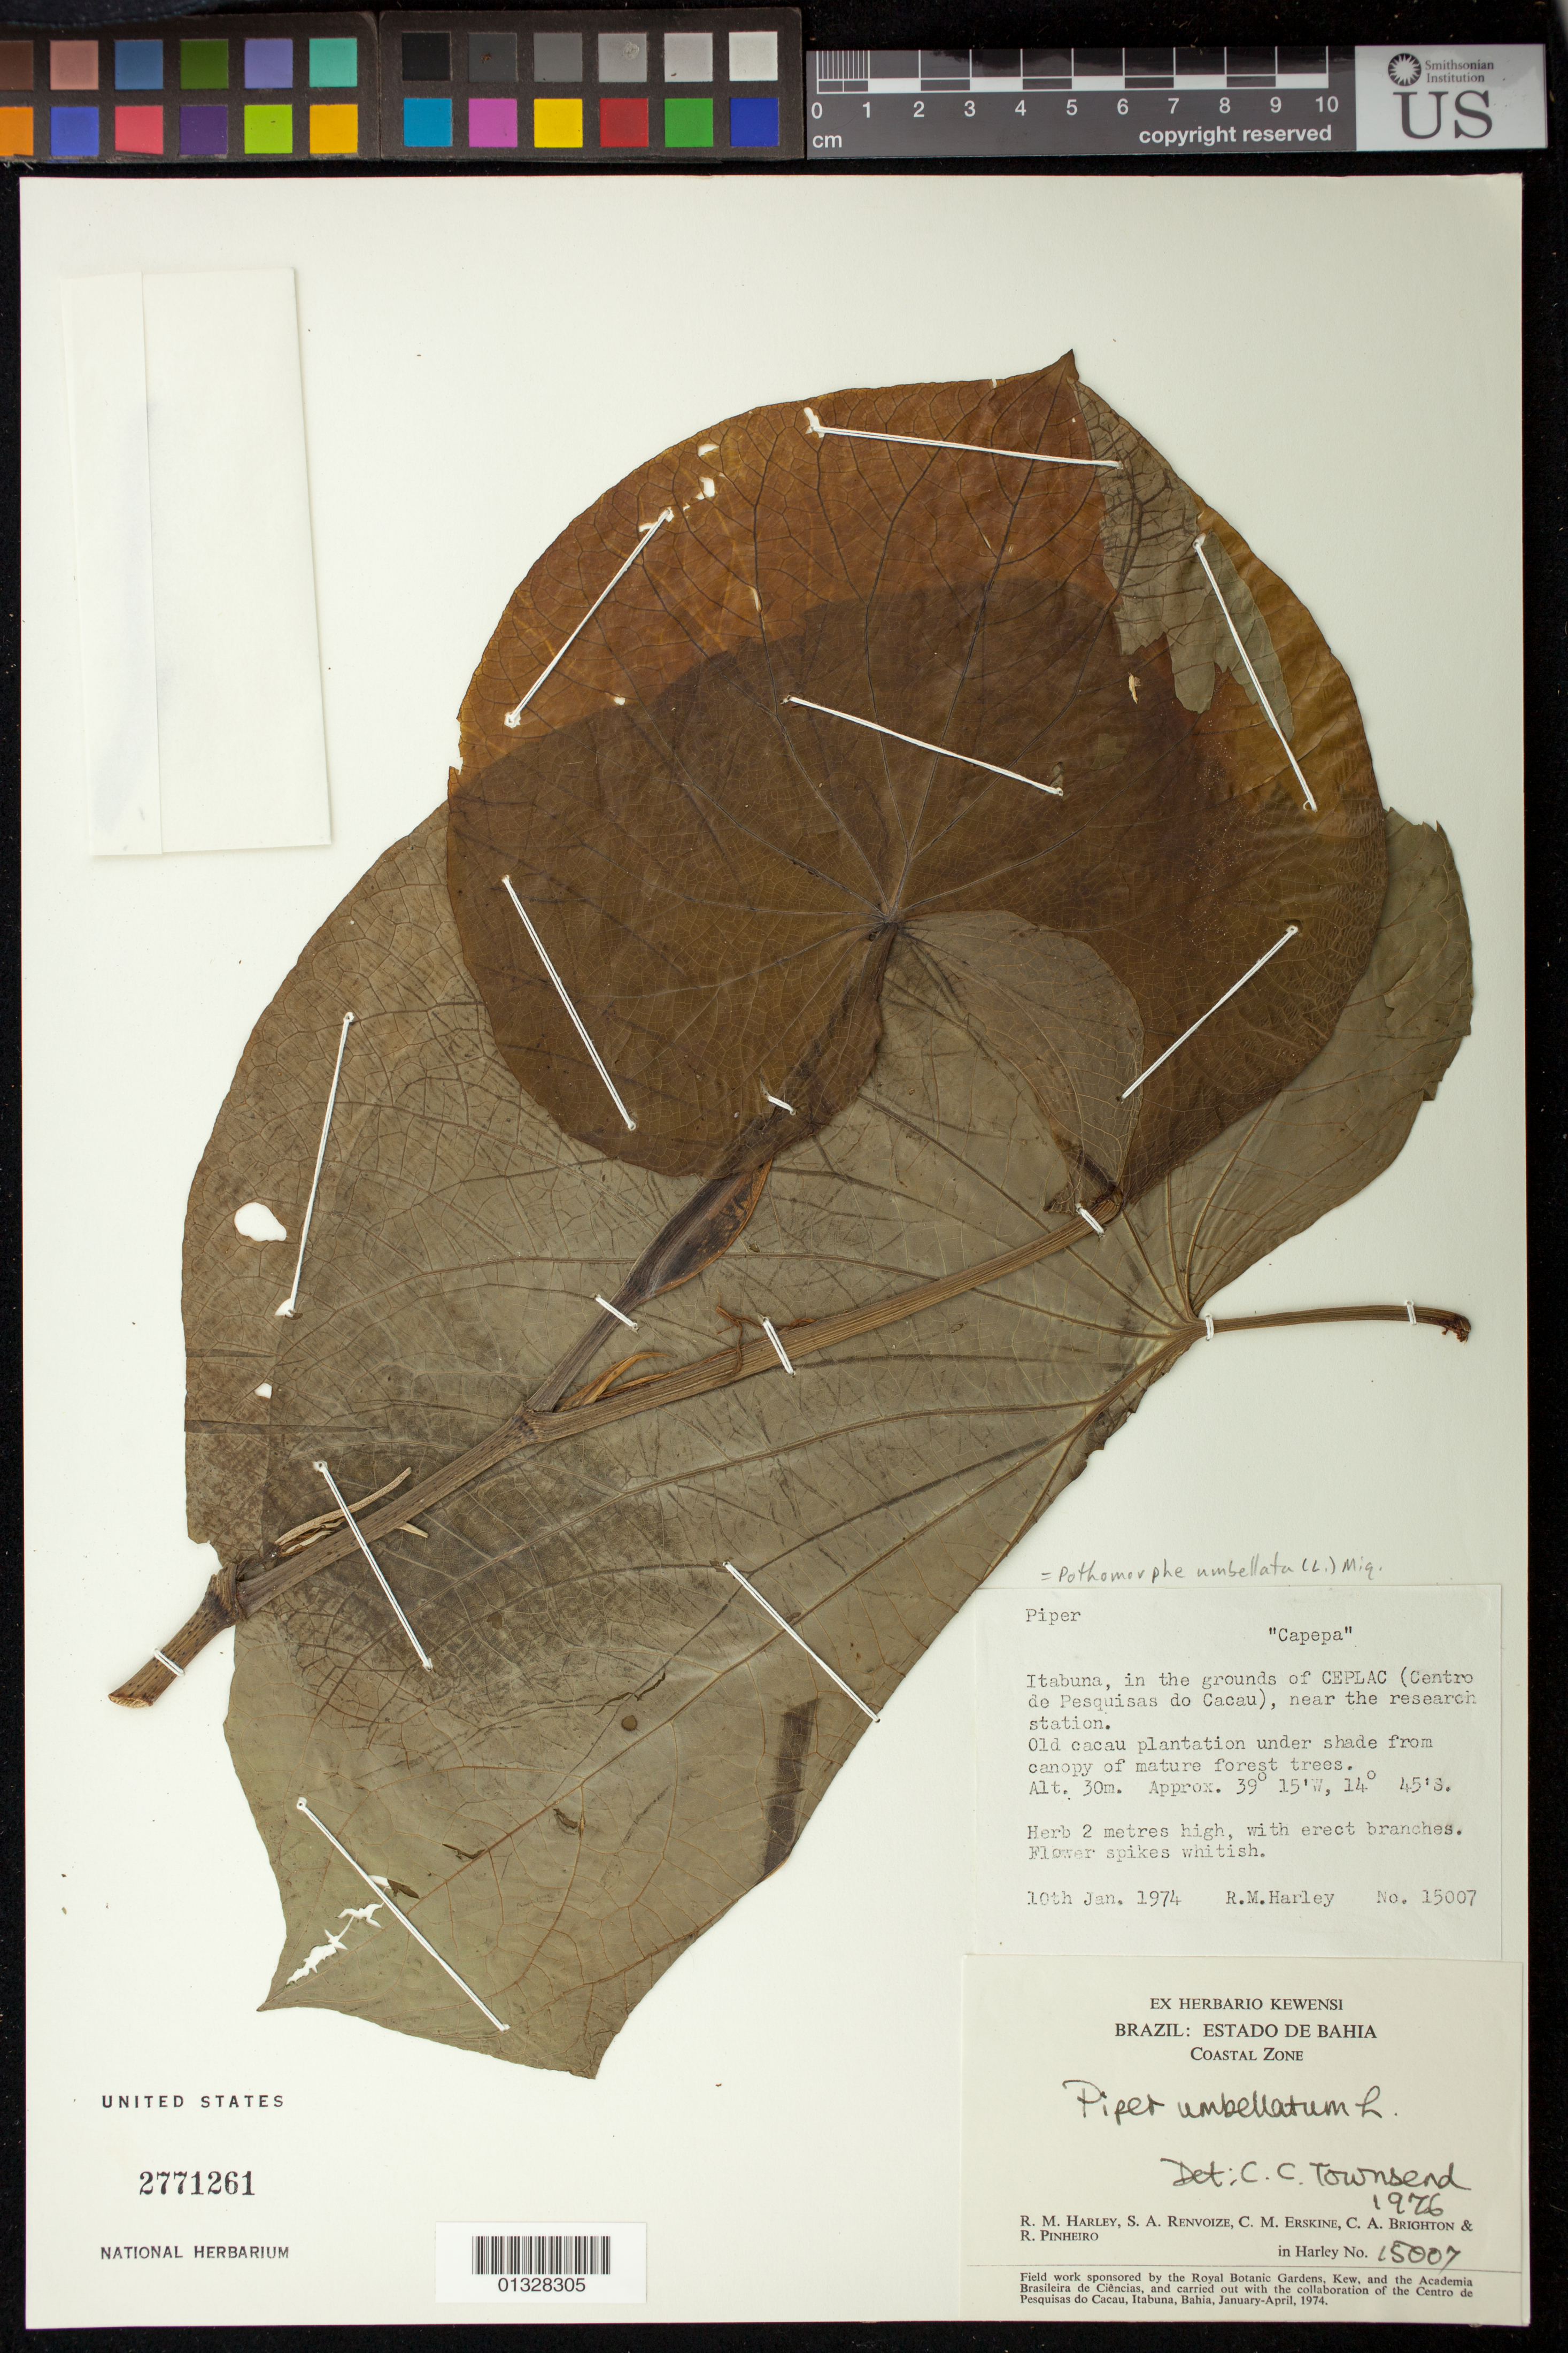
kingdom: Plantae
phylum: Tracheophyta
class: Magnoliopsida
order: Piperales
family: Piperaceae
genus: Piper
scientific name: Piper umbellatum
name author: L.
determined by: Strong, M. T., (US), Smithsonian Institution - National Museum of Natural History (UNITED STATES)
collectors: R. M. Harley, S. A. Renvoize, C. Erskine, C. Brighton & R. S. Pinheiro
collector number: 15007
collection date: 1974-01-10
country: Brazil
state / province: Bahia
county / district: Itabuna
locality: In the grounds of CEPLAC (Centro de Pesquisas do CAcau), near the research station.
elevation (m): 30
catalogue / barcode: US 2771261